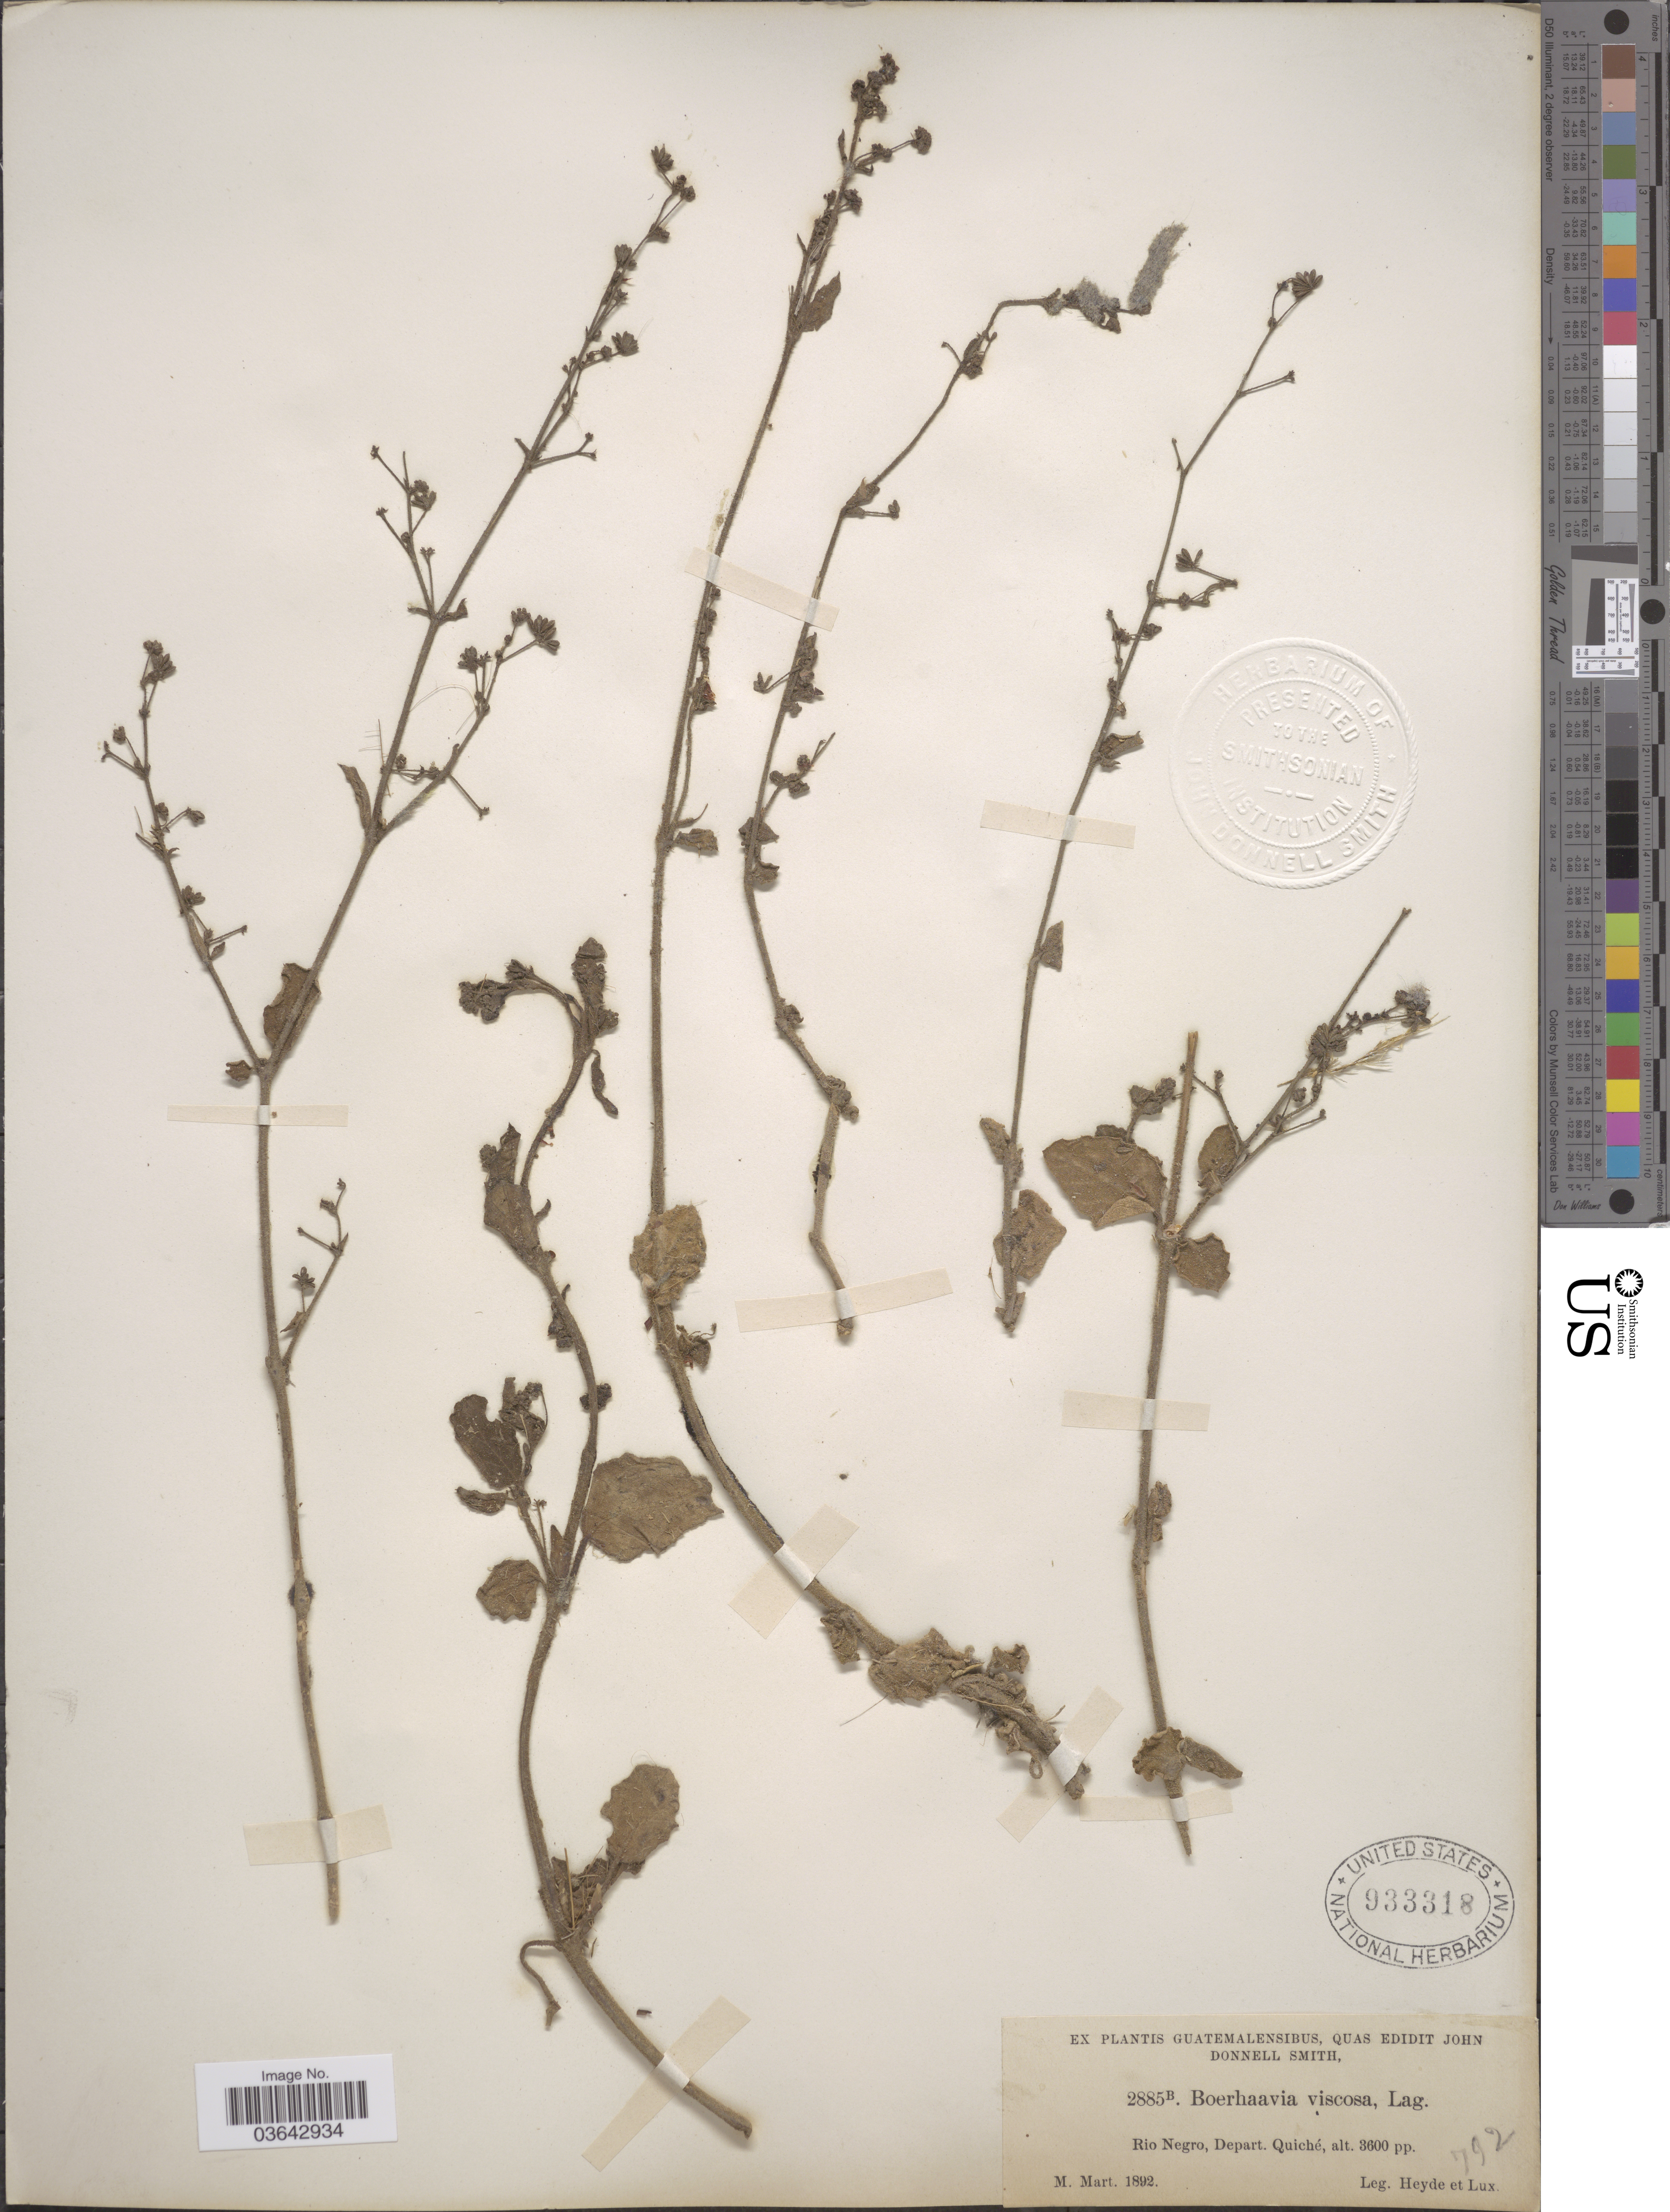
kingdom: Plantae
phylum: Tracheophyta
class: Magnoliopsida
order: Caryophyllales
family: Nyctaginaceae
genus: Boerhavia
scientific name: Boerhavia caribaea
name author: Jacq.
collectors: Heyde & Lux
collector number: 2885B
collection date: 1892-03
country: Guatemala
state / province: El Quiché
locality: Rio Negro, Depart. Quiché.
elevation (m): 1097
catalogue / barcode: US 933318